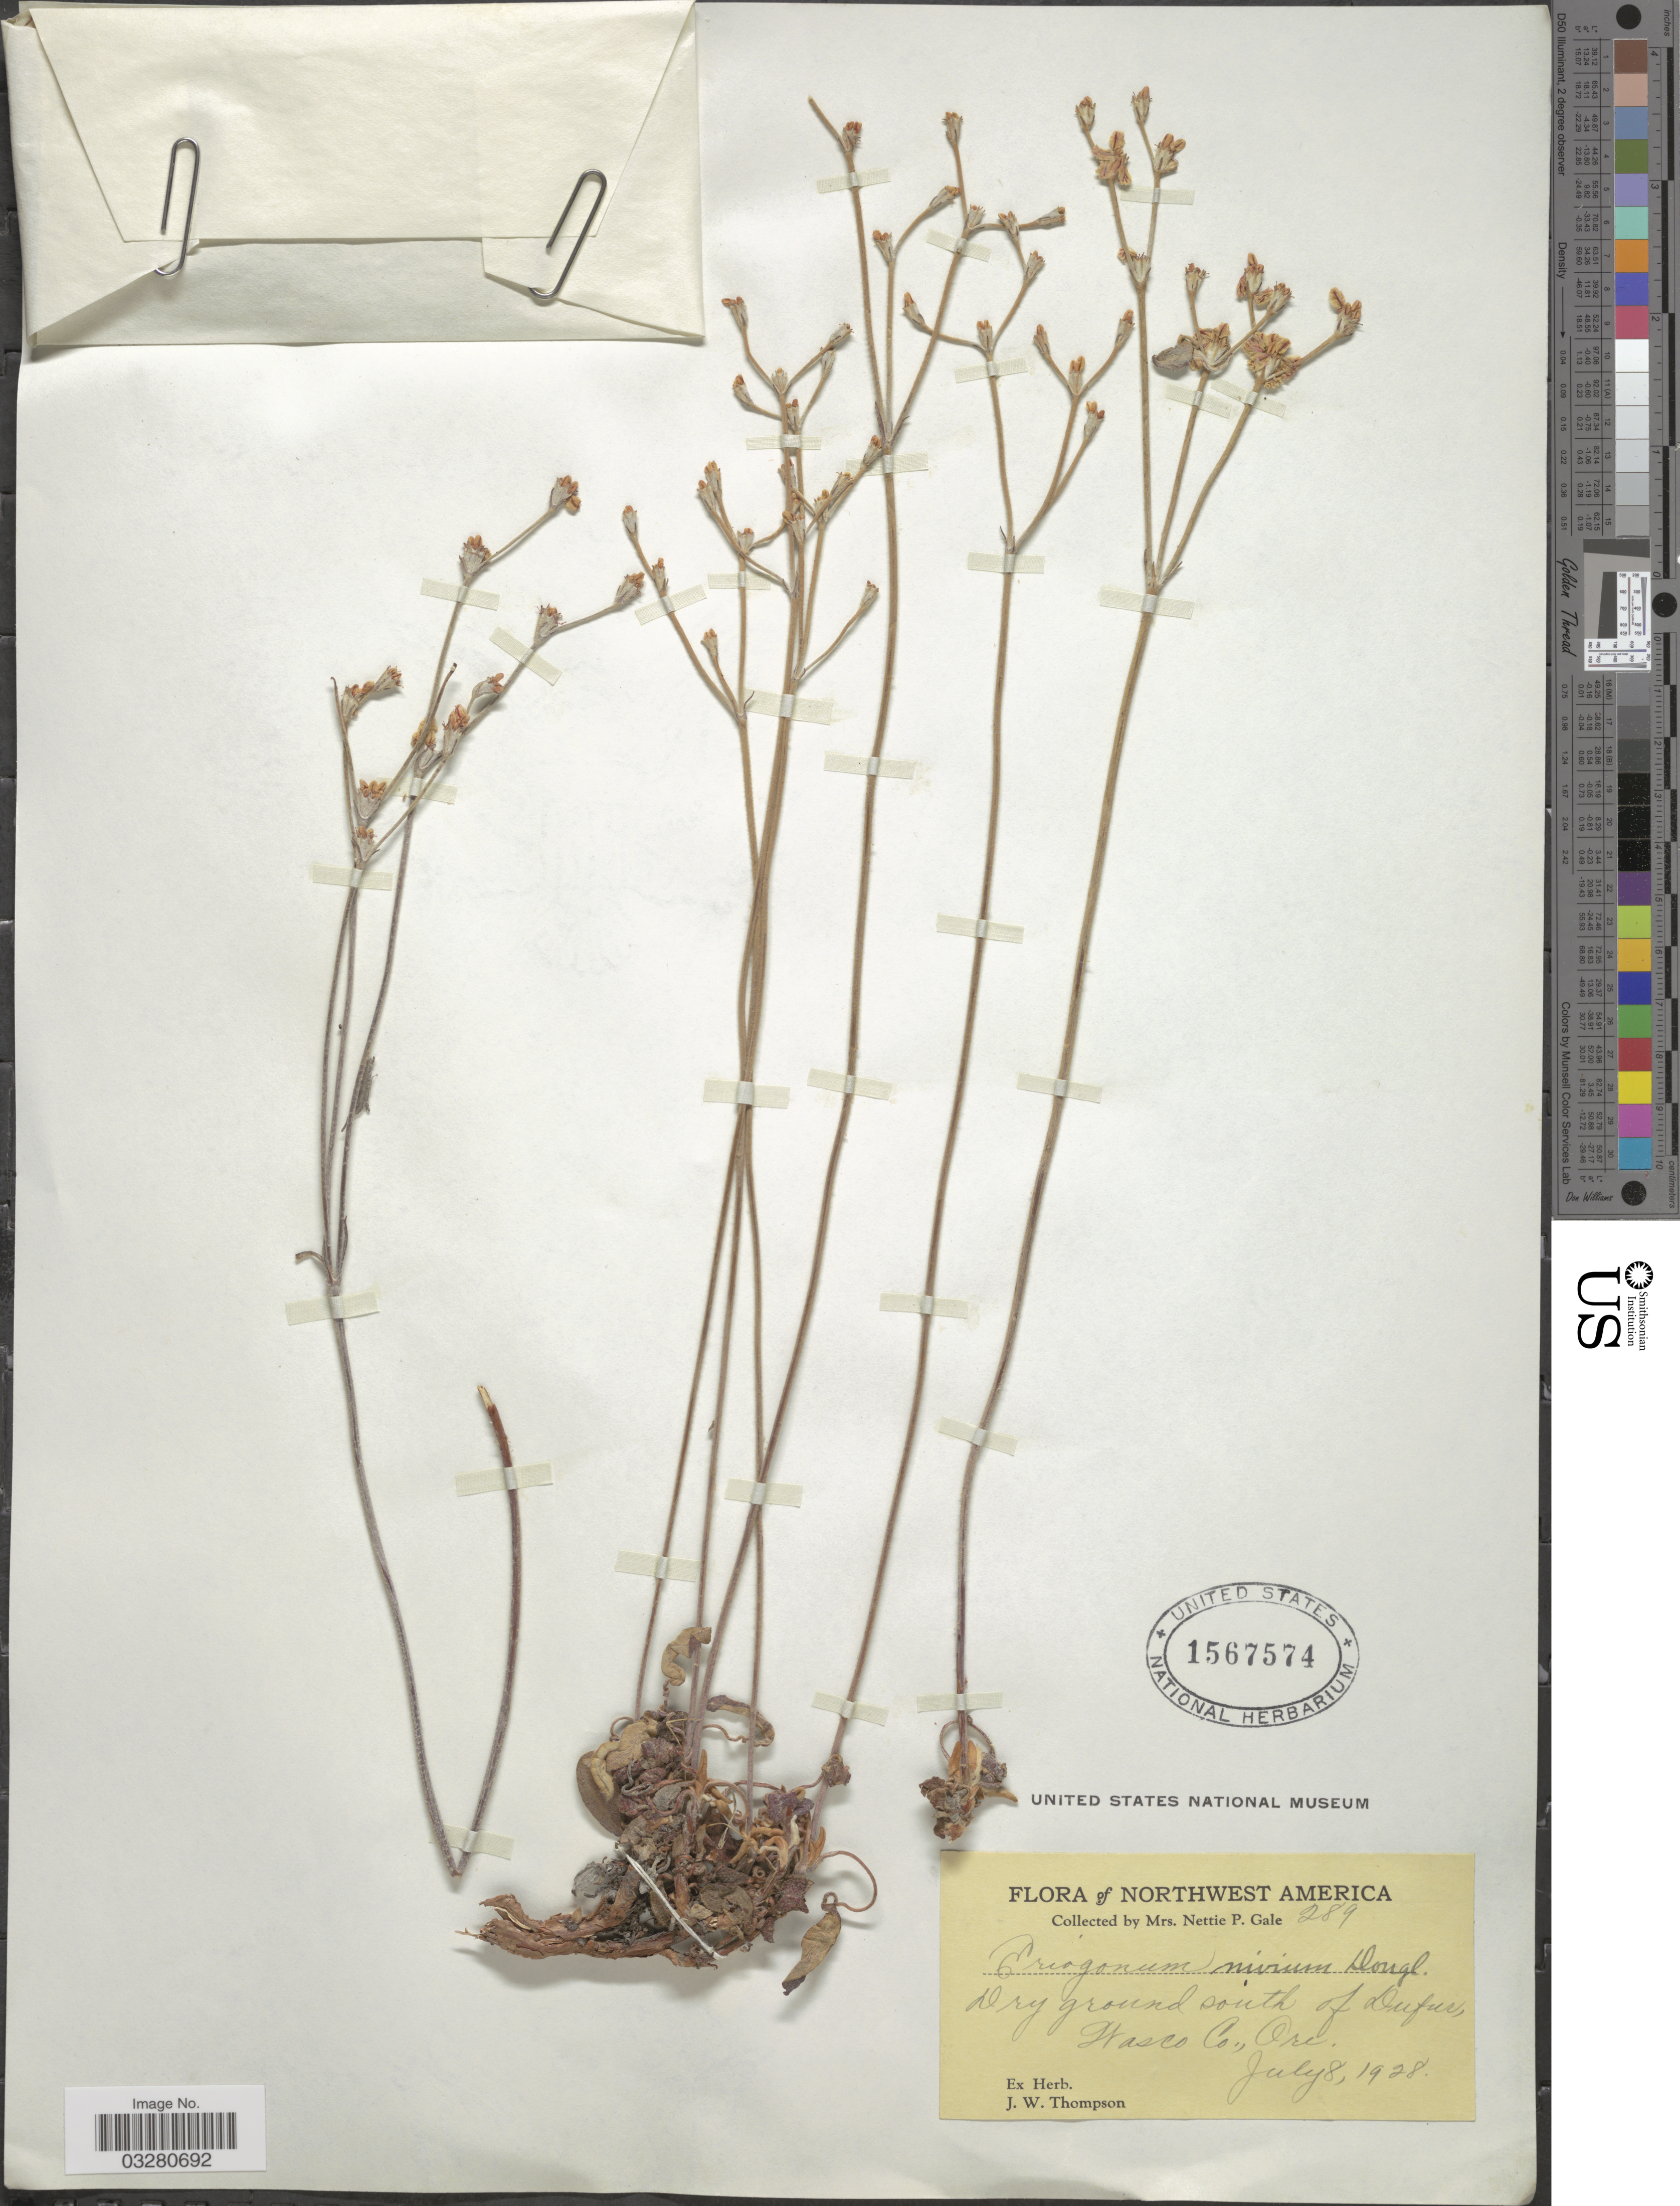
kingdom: Plantae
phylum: Tracheophyta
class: Magnoliopsida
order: Caryophyllales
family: Polygonaceae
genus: Eriogonum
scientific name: Eriogonum proliferum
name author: Torr. & A. Gray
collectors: N. Gale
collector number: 289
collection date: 1928-07-08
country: United States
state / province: Oregon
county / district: Wasco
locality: Northwest American. Dufur, Wasco Co.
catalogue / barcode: US 1567574